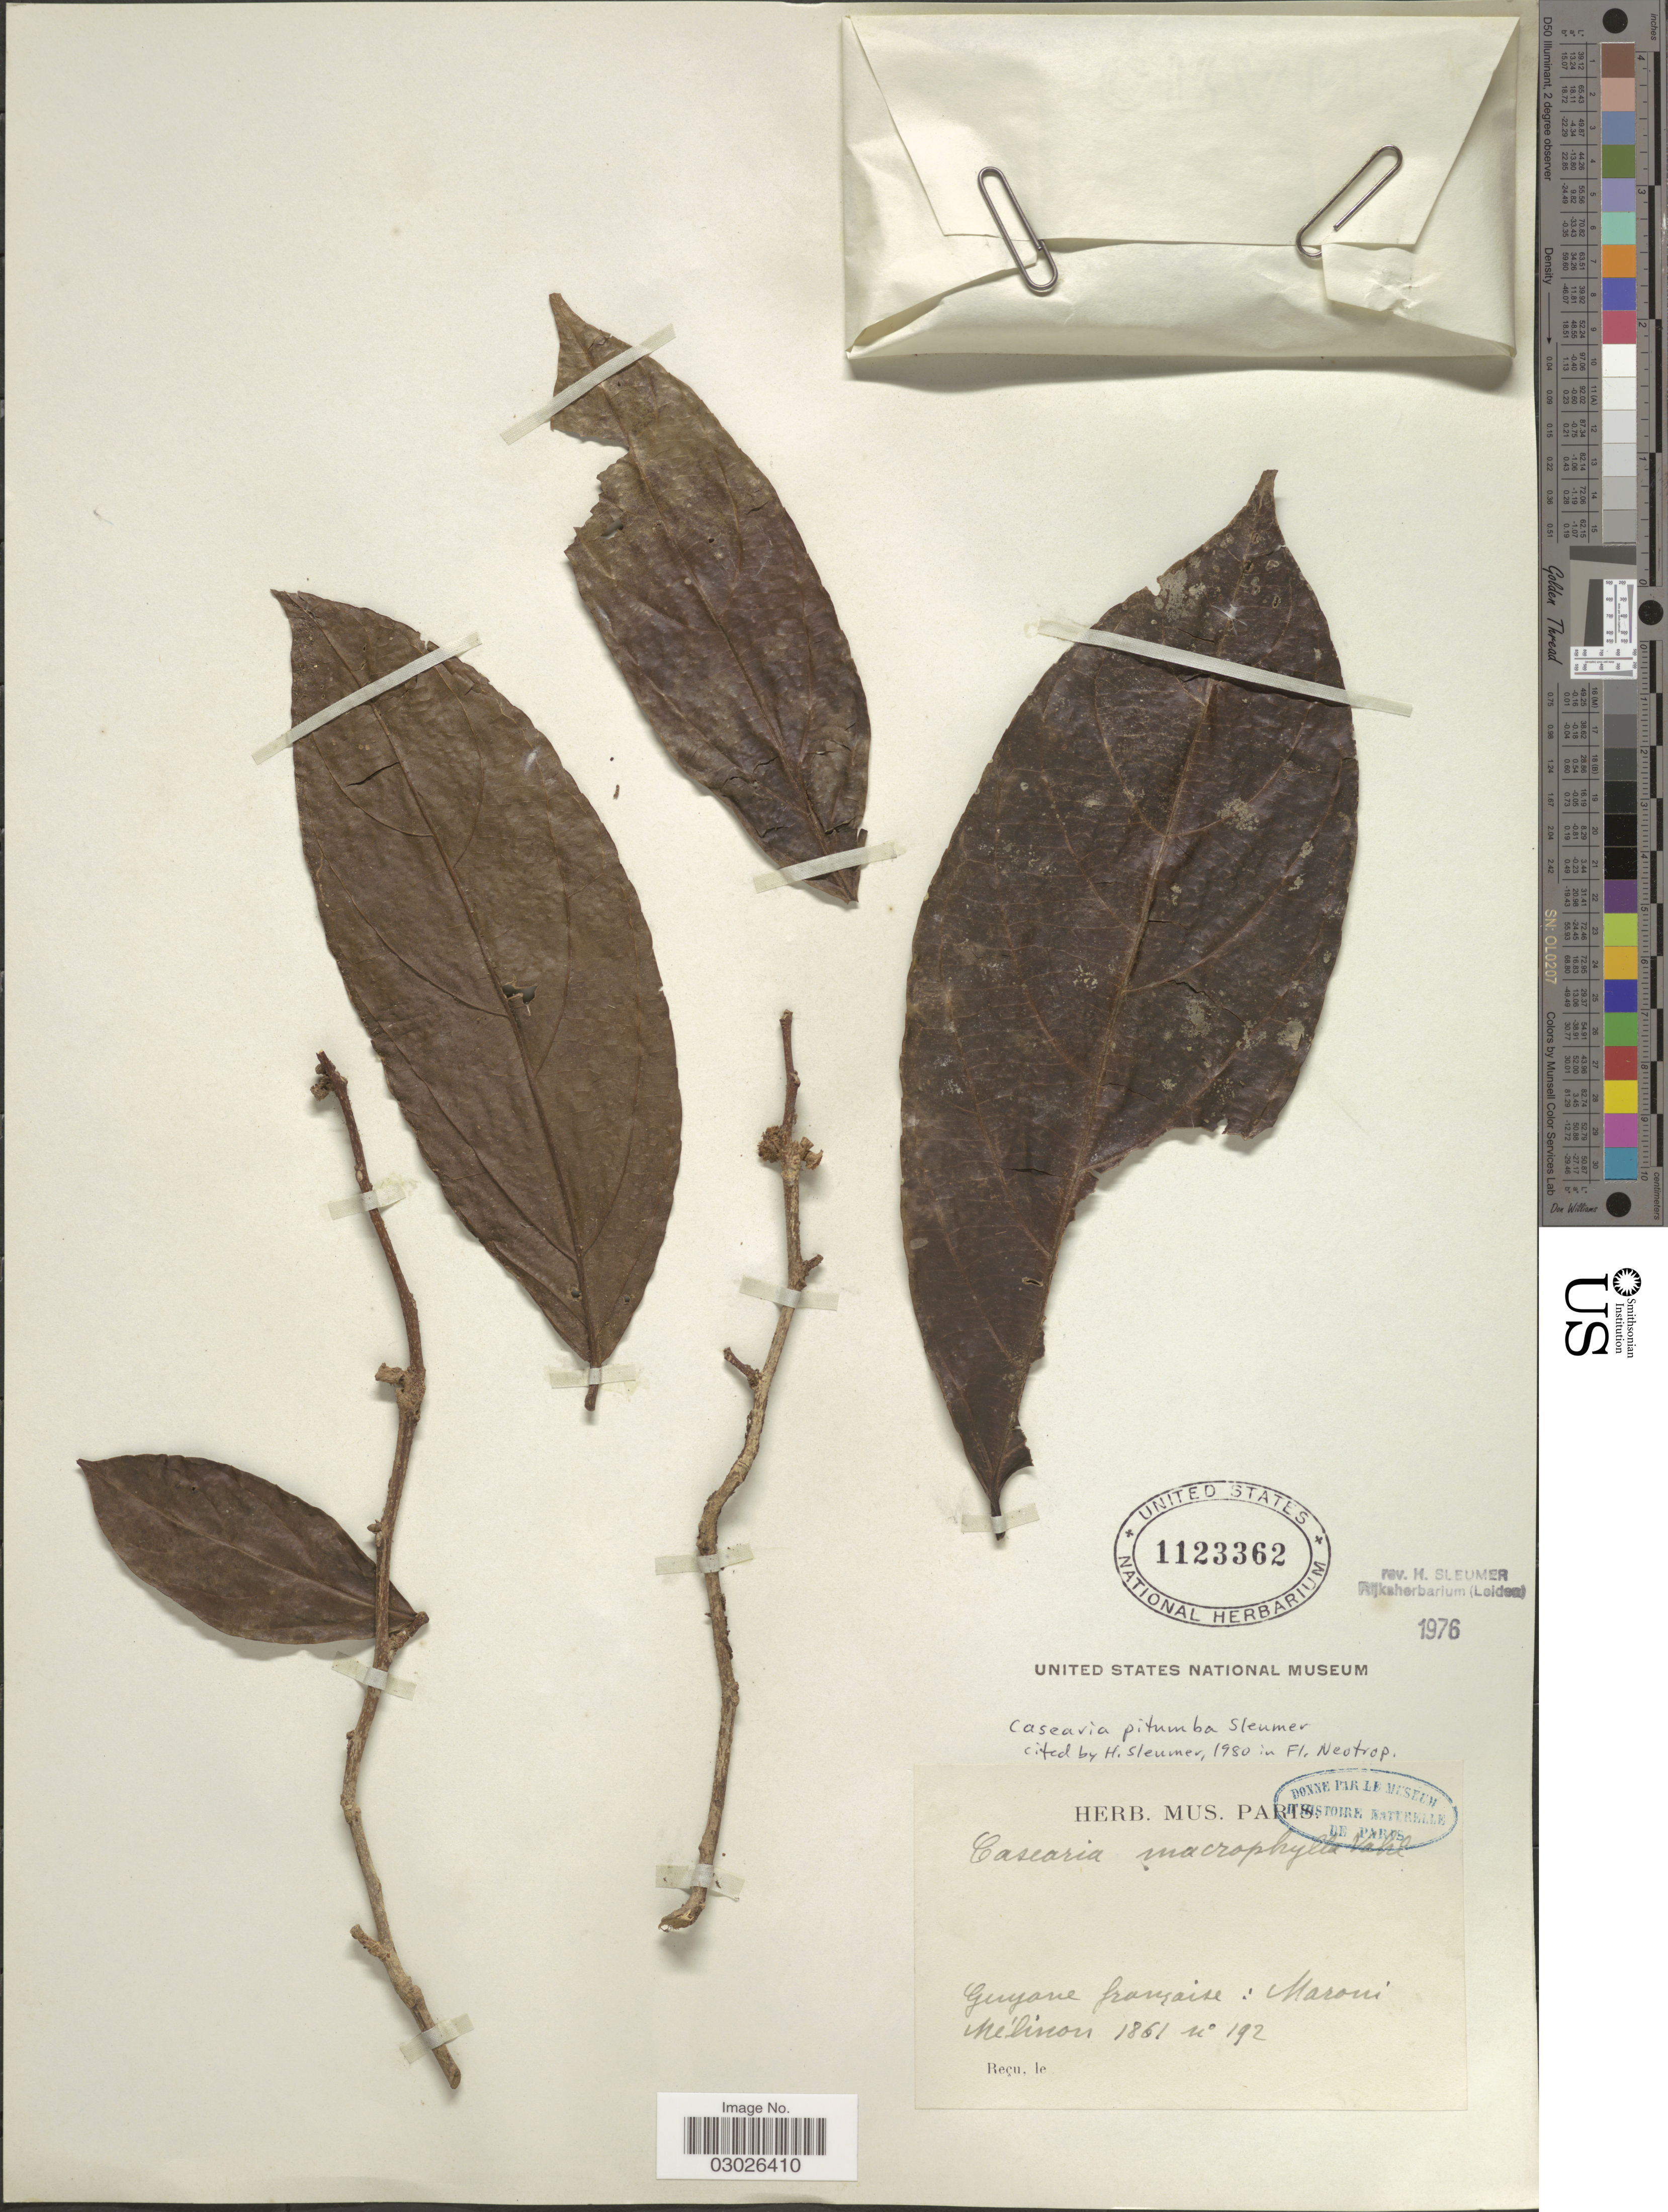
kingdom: Plantae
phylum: Tracheophyta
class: Magnoliopsida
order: Malpighiales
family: Salicaceae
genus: Casearia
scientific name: Casearia pitumba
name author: Sleumer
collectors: -. Milinon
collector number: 192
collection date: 1861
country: French Guiana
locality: Maroni.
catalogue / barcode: US 1123362